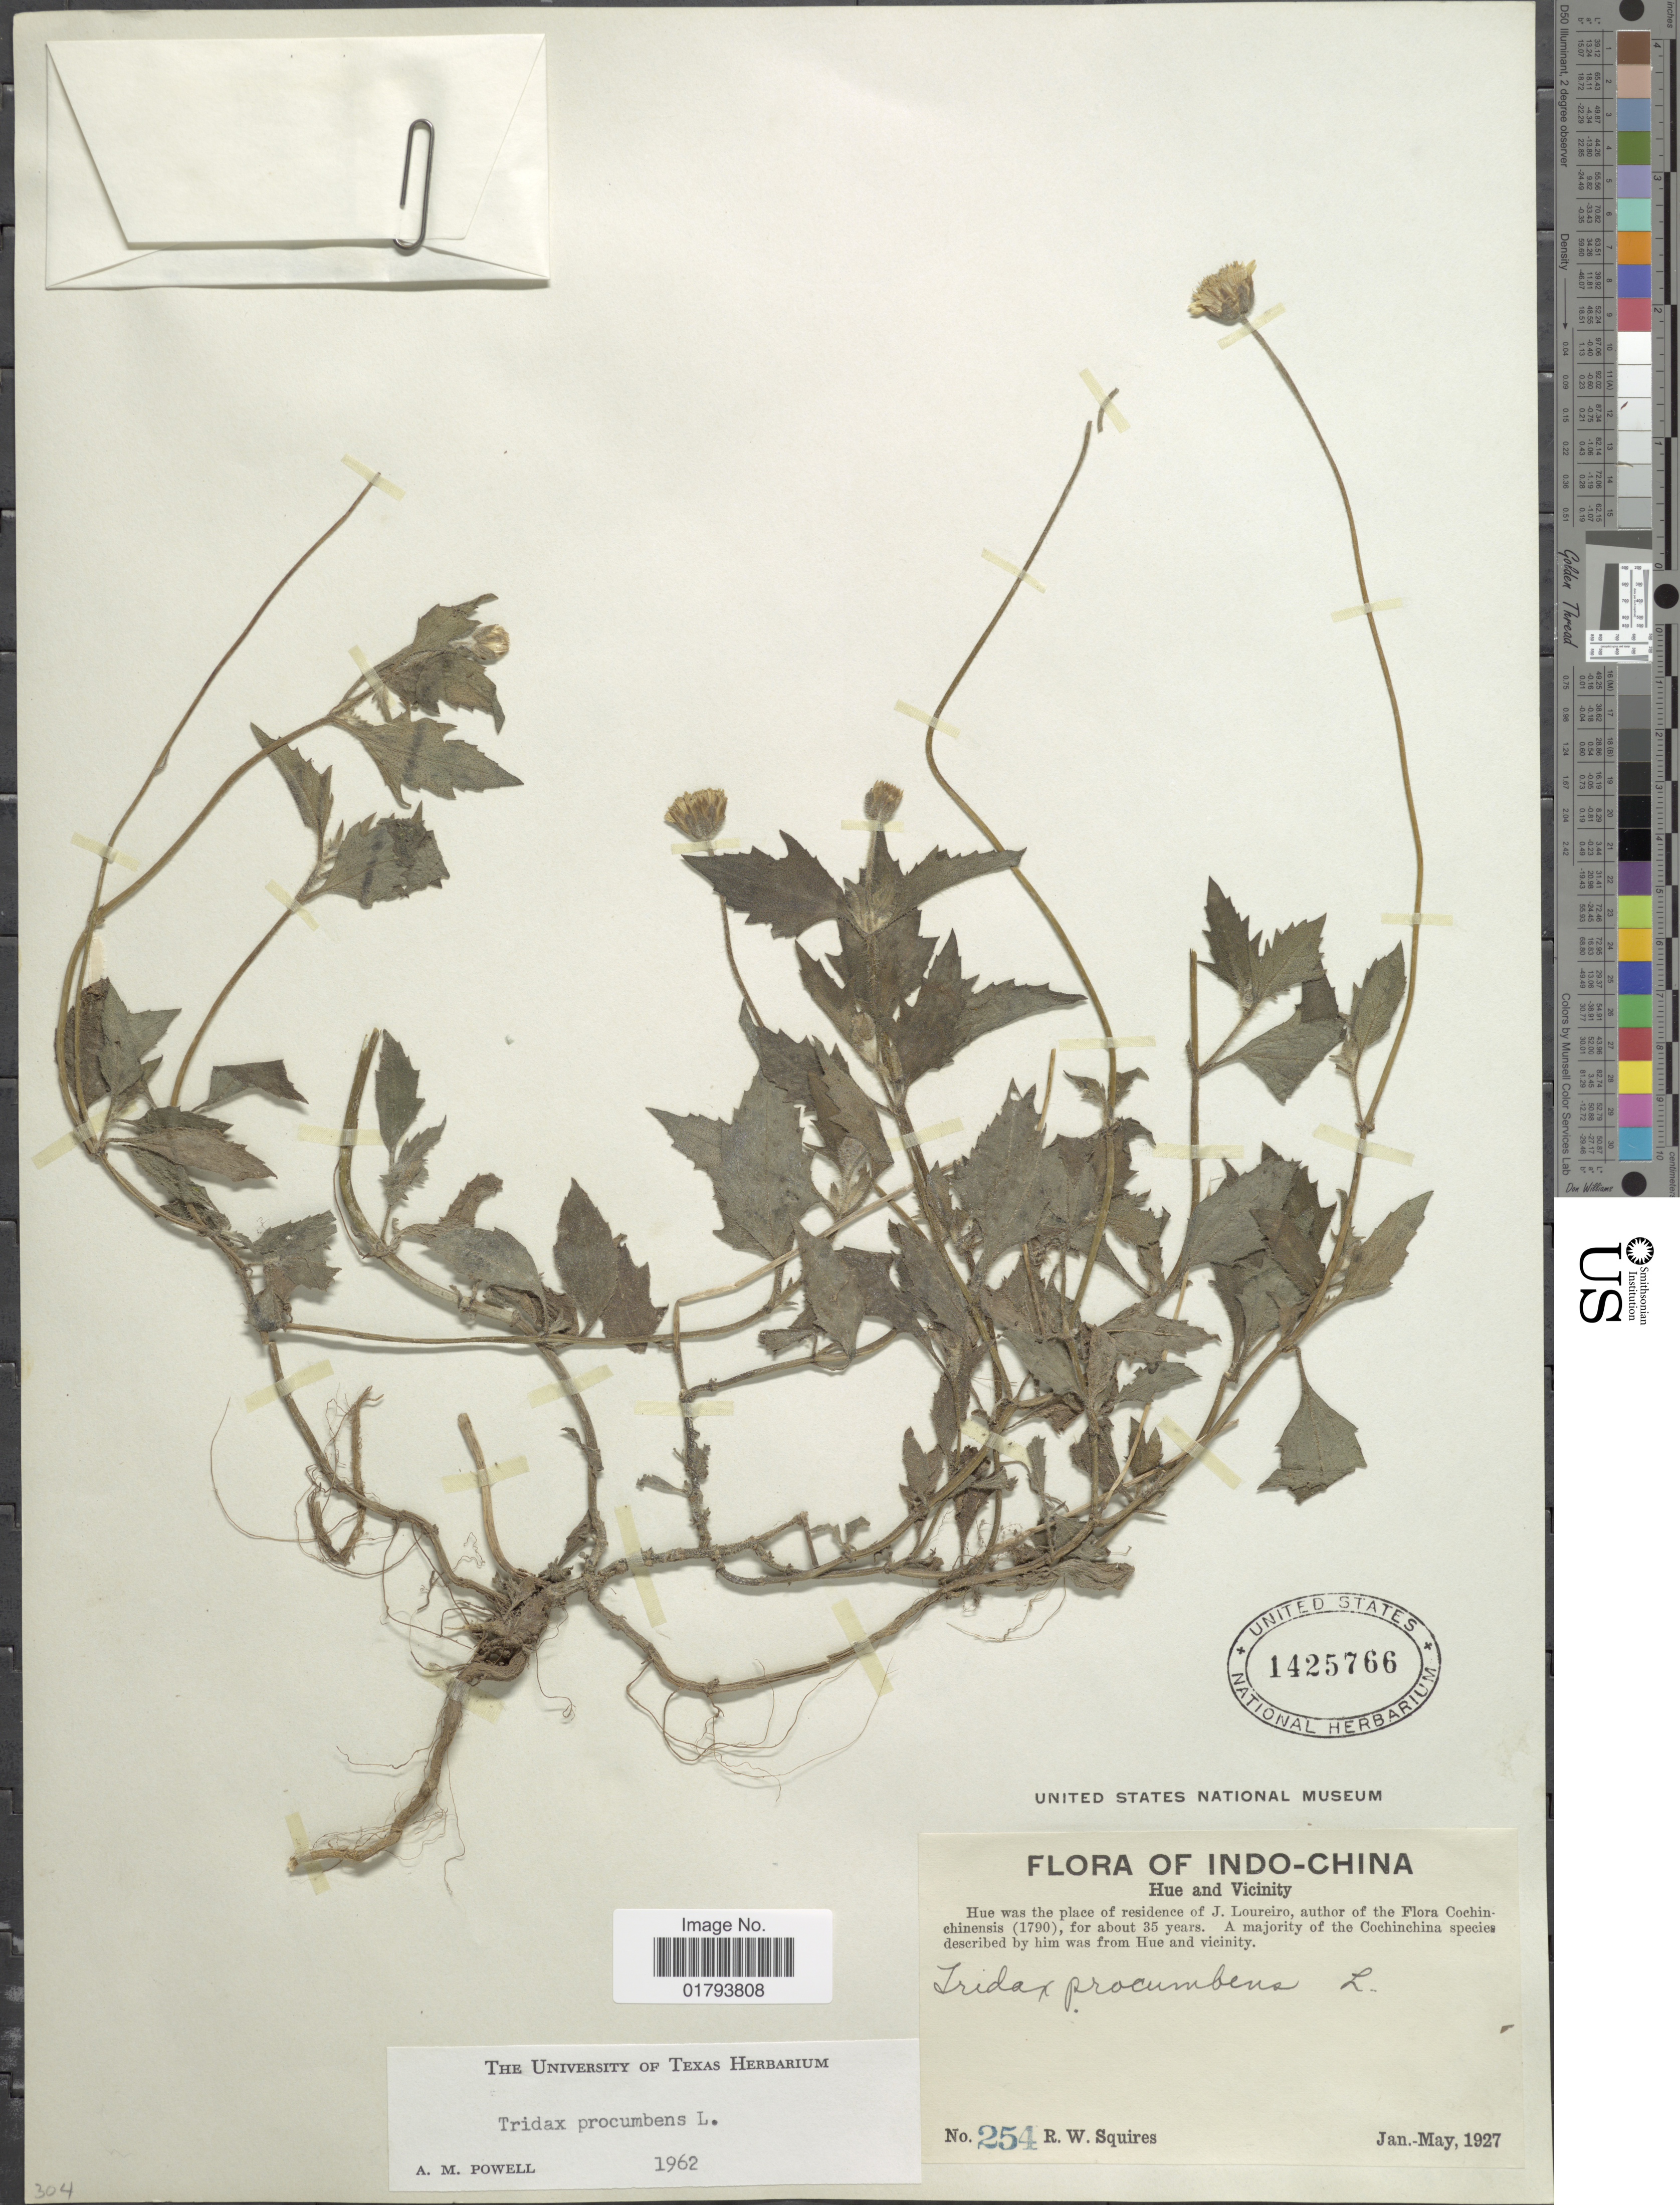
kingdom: Plantae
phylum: Tracheophyta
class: Magnoliopsida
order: Asterales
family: Asteraceae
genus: Tridax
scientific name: Tridax procumbens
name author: L.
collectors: R. Squires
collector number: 254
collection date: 1927-01/1927-05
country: Vietnam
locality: Indo-China, Hue and Vicinity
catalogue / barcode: US 1425766